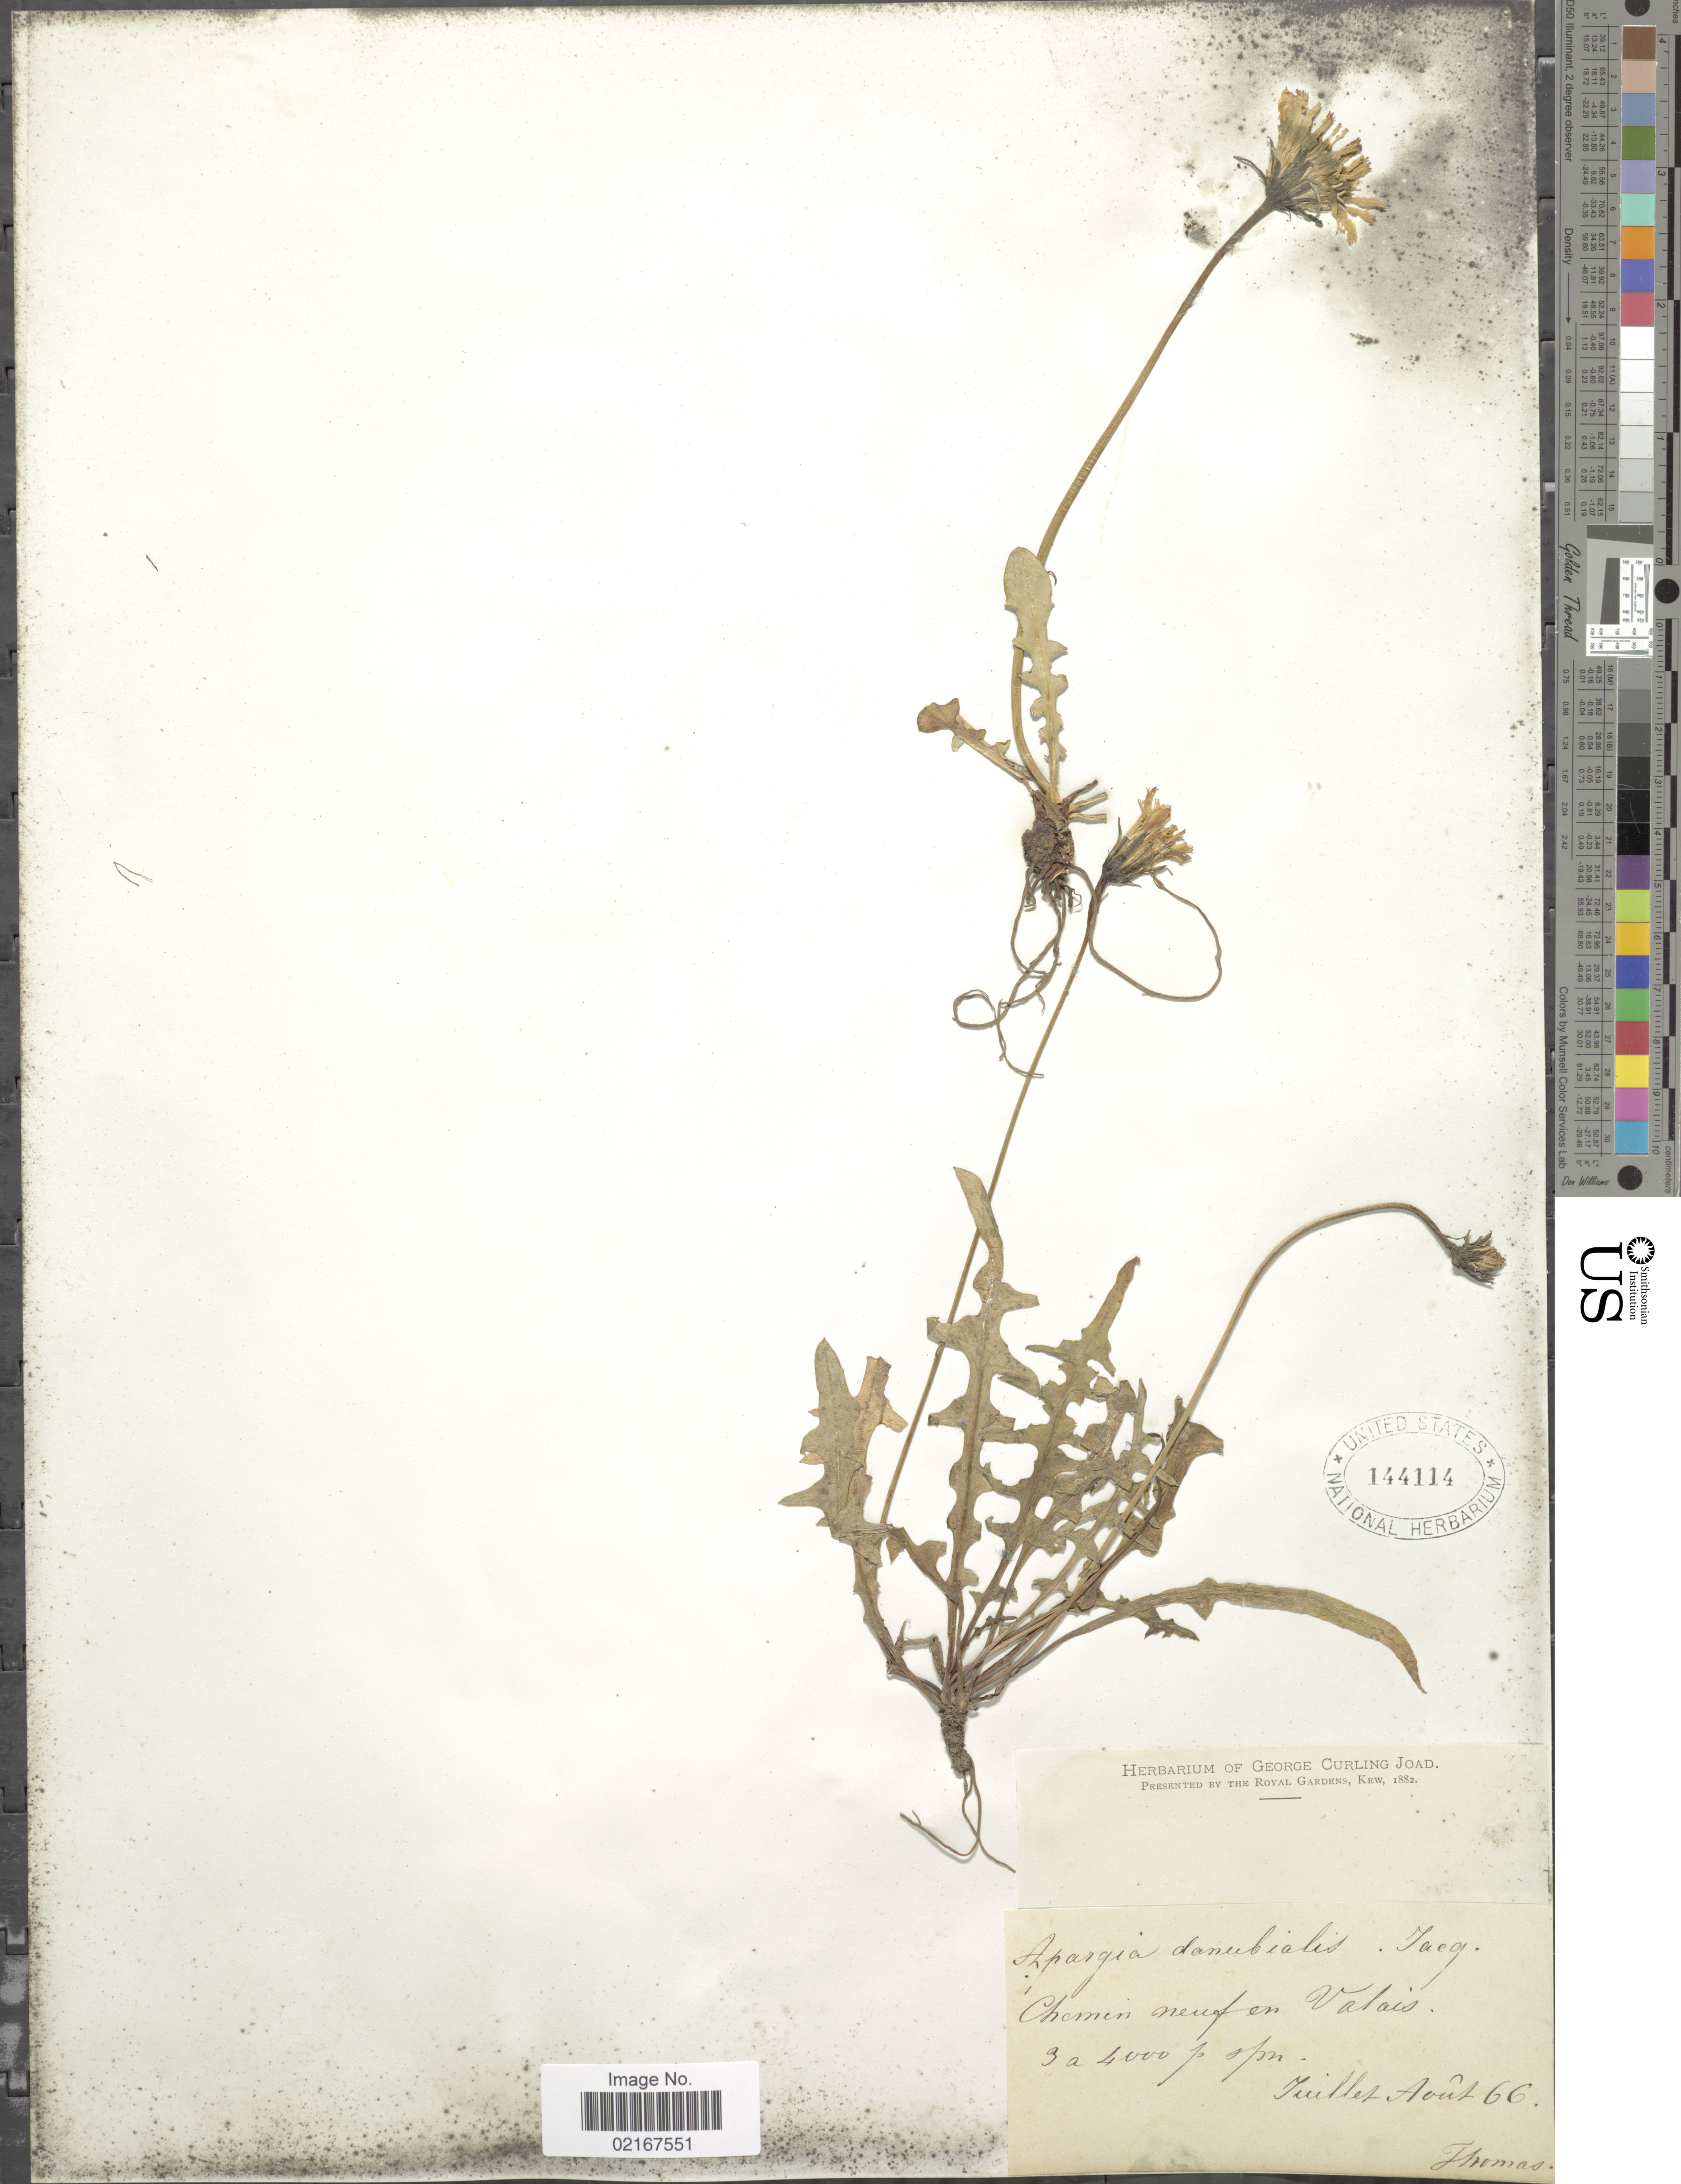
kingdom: Plantae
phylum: Tracheophyta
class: Magnoliopsida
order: Asterales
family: Asteraceae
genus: Leontodon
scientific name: Leontodon hispidus subsp. hastilis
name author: (L.) Pawlowska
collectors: -- Thomas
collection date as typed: Transcribed d/m/y: /7/66 to /8/66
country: Switzerland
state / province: Valais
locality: Chemin neufen Valais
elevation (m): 914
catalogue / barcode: US 144114